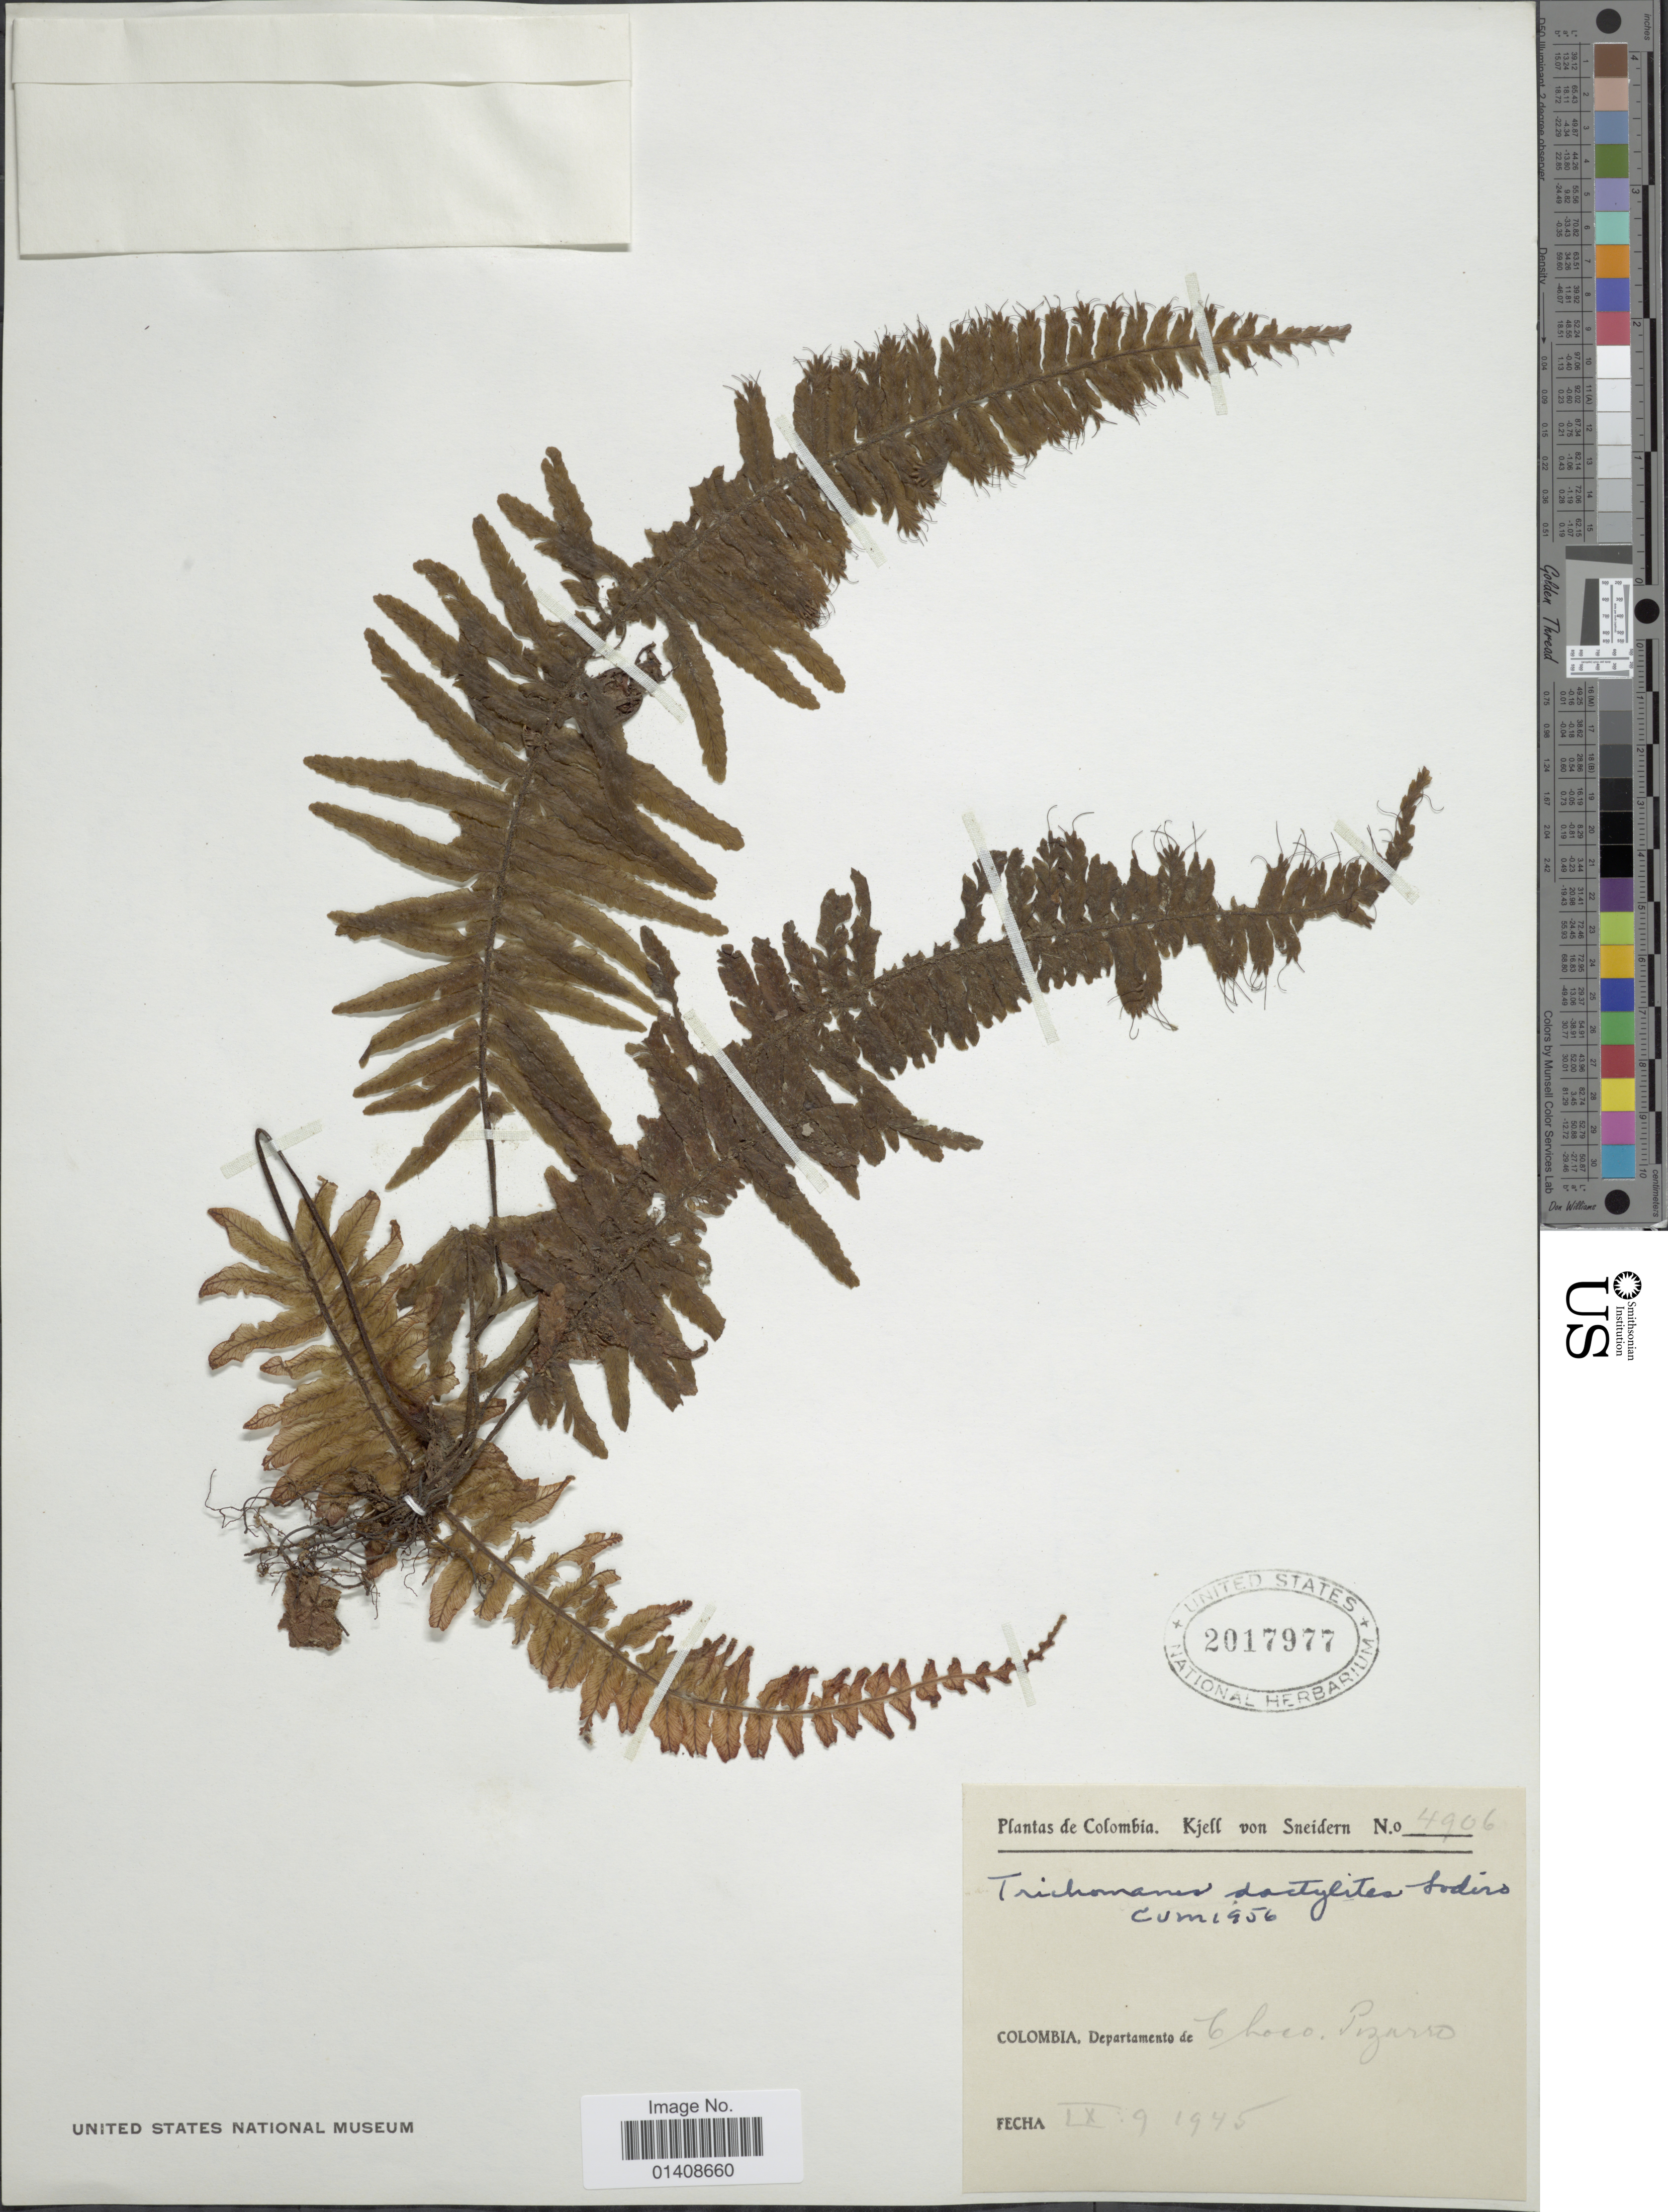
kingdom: Plantae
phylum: Tracheophyta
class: Polypodiopsida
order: Hymenophyllales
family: Hymenophyllaceae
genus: Trichomanes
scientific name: Trichomanes dactylites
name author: Sodiro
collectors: K. von Sneidern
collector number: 4906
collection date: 1945-09-09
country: Colombia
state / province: Chocó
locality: Departamento de Choco, Pizarro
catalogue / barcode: US 2017977